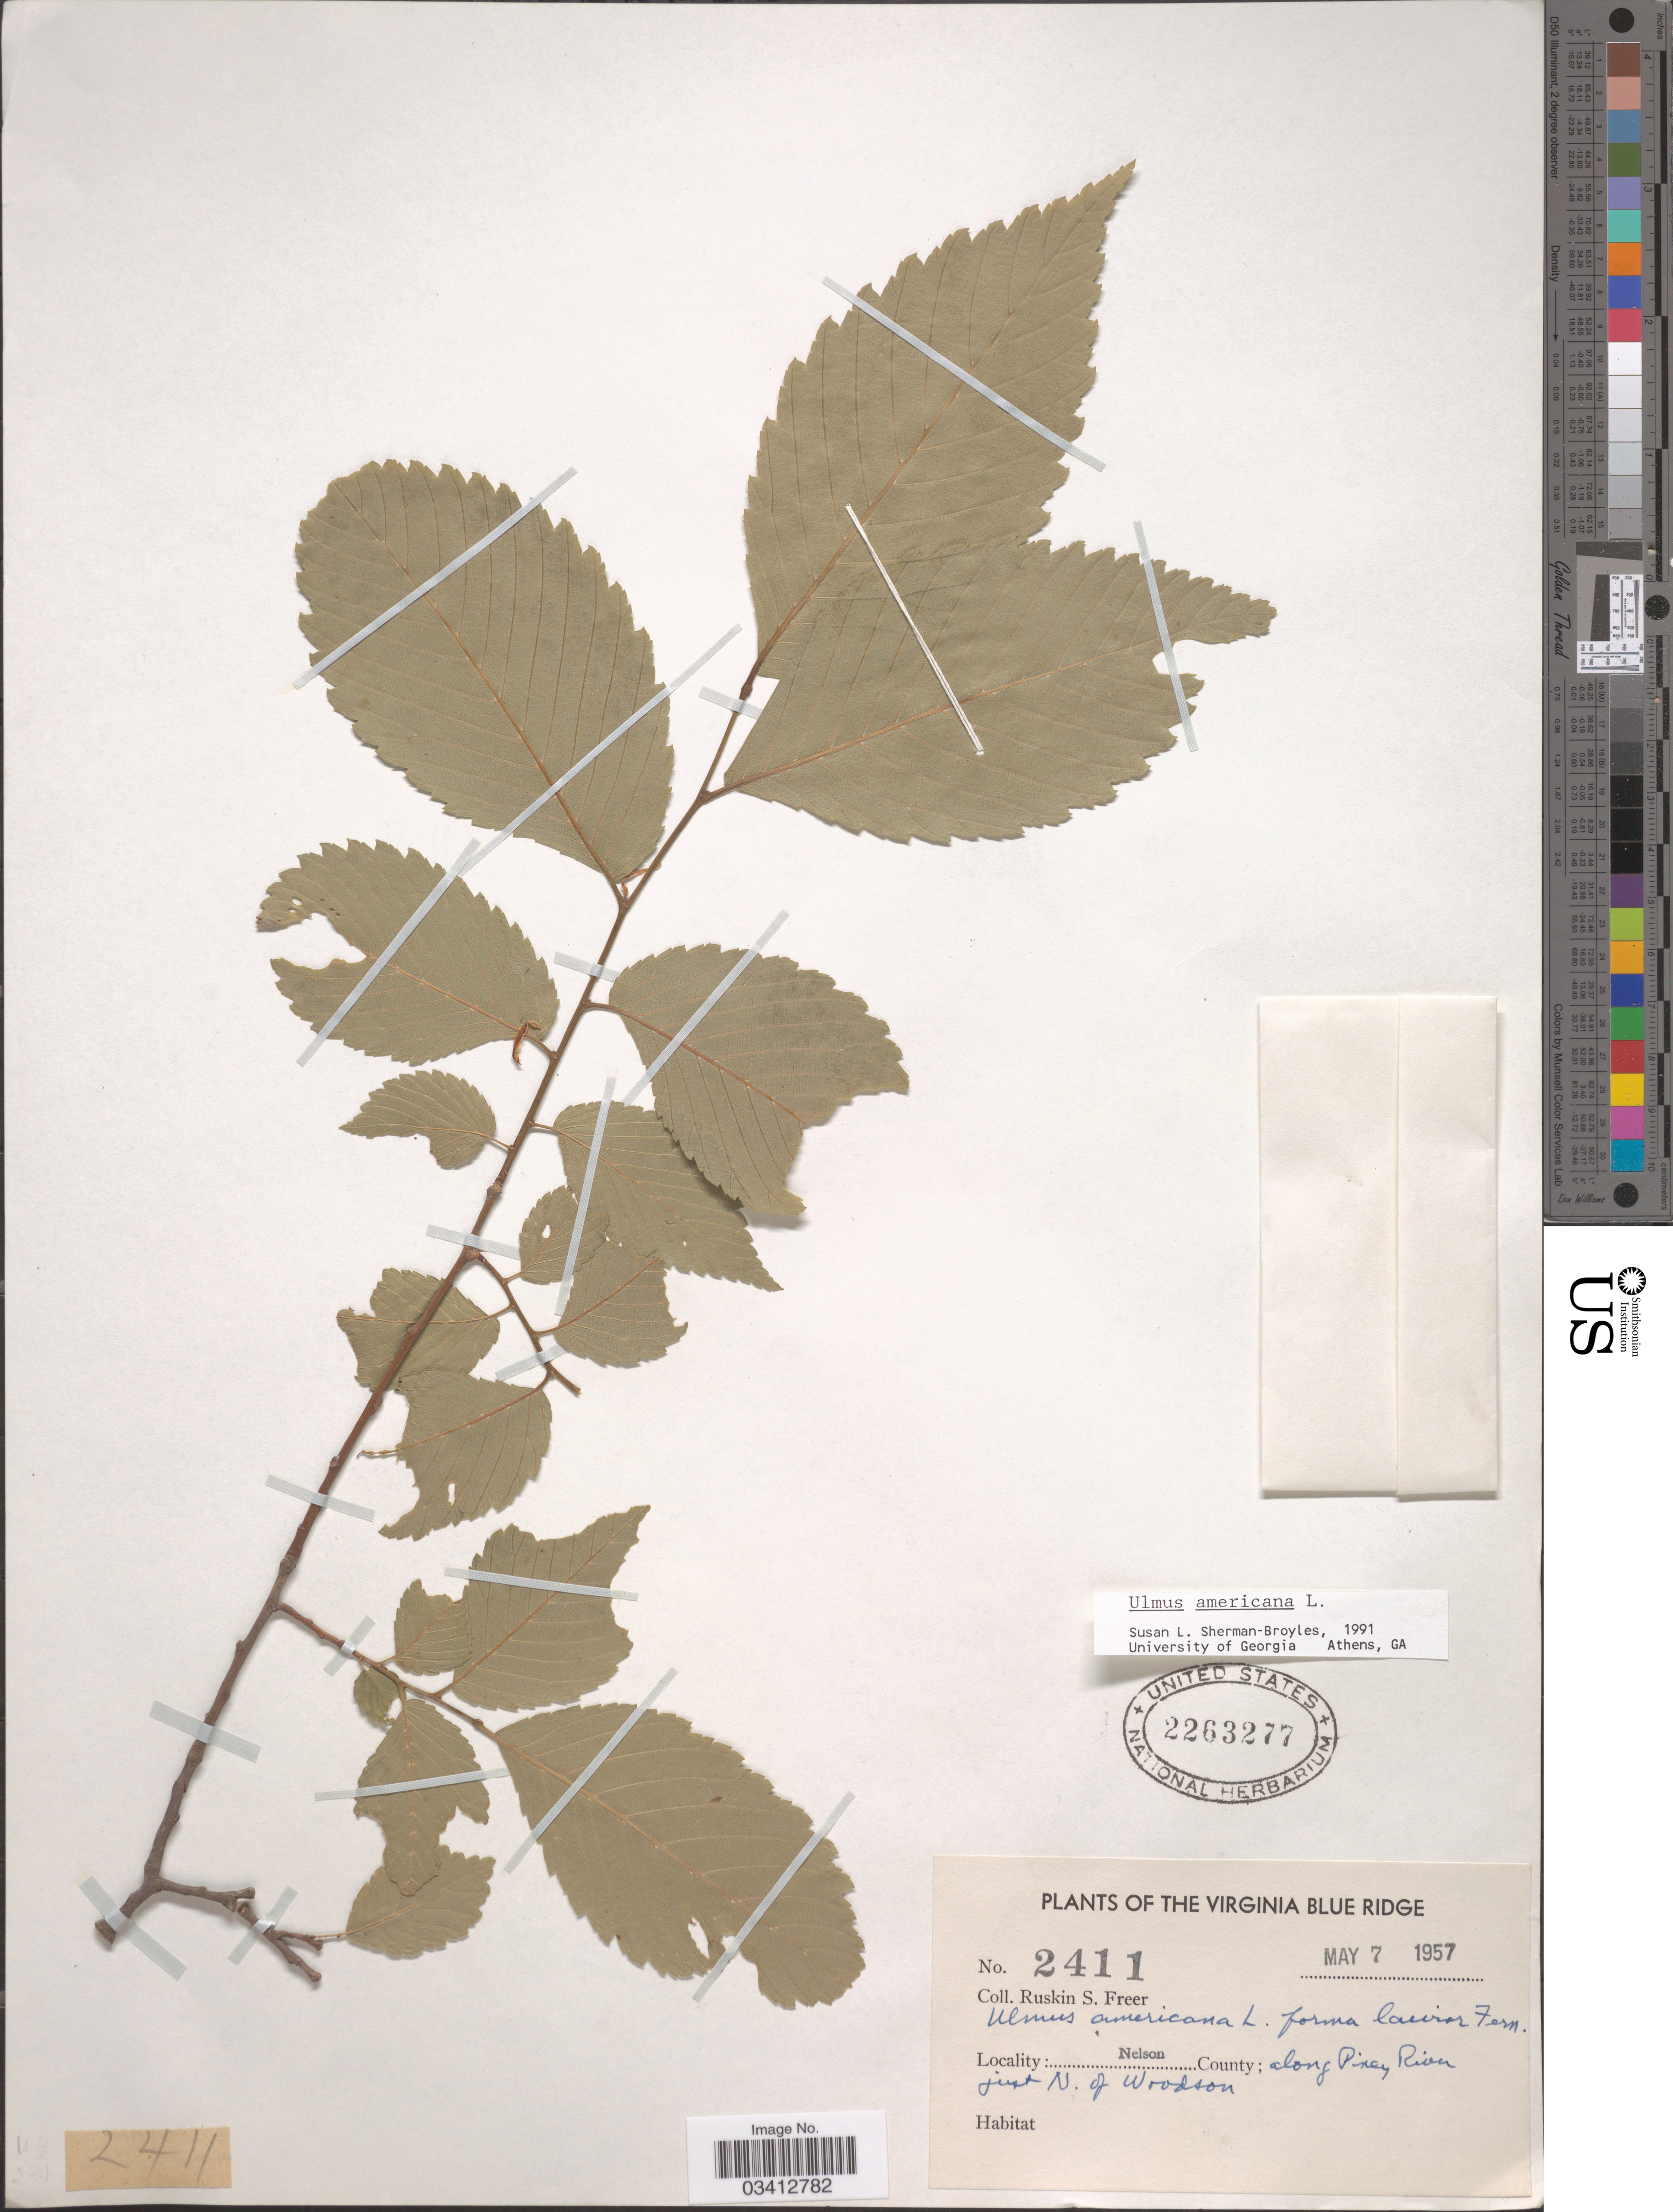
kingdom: Plantae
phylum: Tracheophyta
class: Magnoliopsida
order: Rosales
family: Ulmaceae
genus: Ulmus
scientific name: Ulmus americana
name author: L.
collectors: R. Freer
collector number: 2411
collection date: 1957-05-07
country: United States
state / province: Virginia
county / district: Nelson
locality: The Virginia Blue Ridge. Nelson County; along Piney River just N. of Woodson.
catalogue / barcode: US 2263277